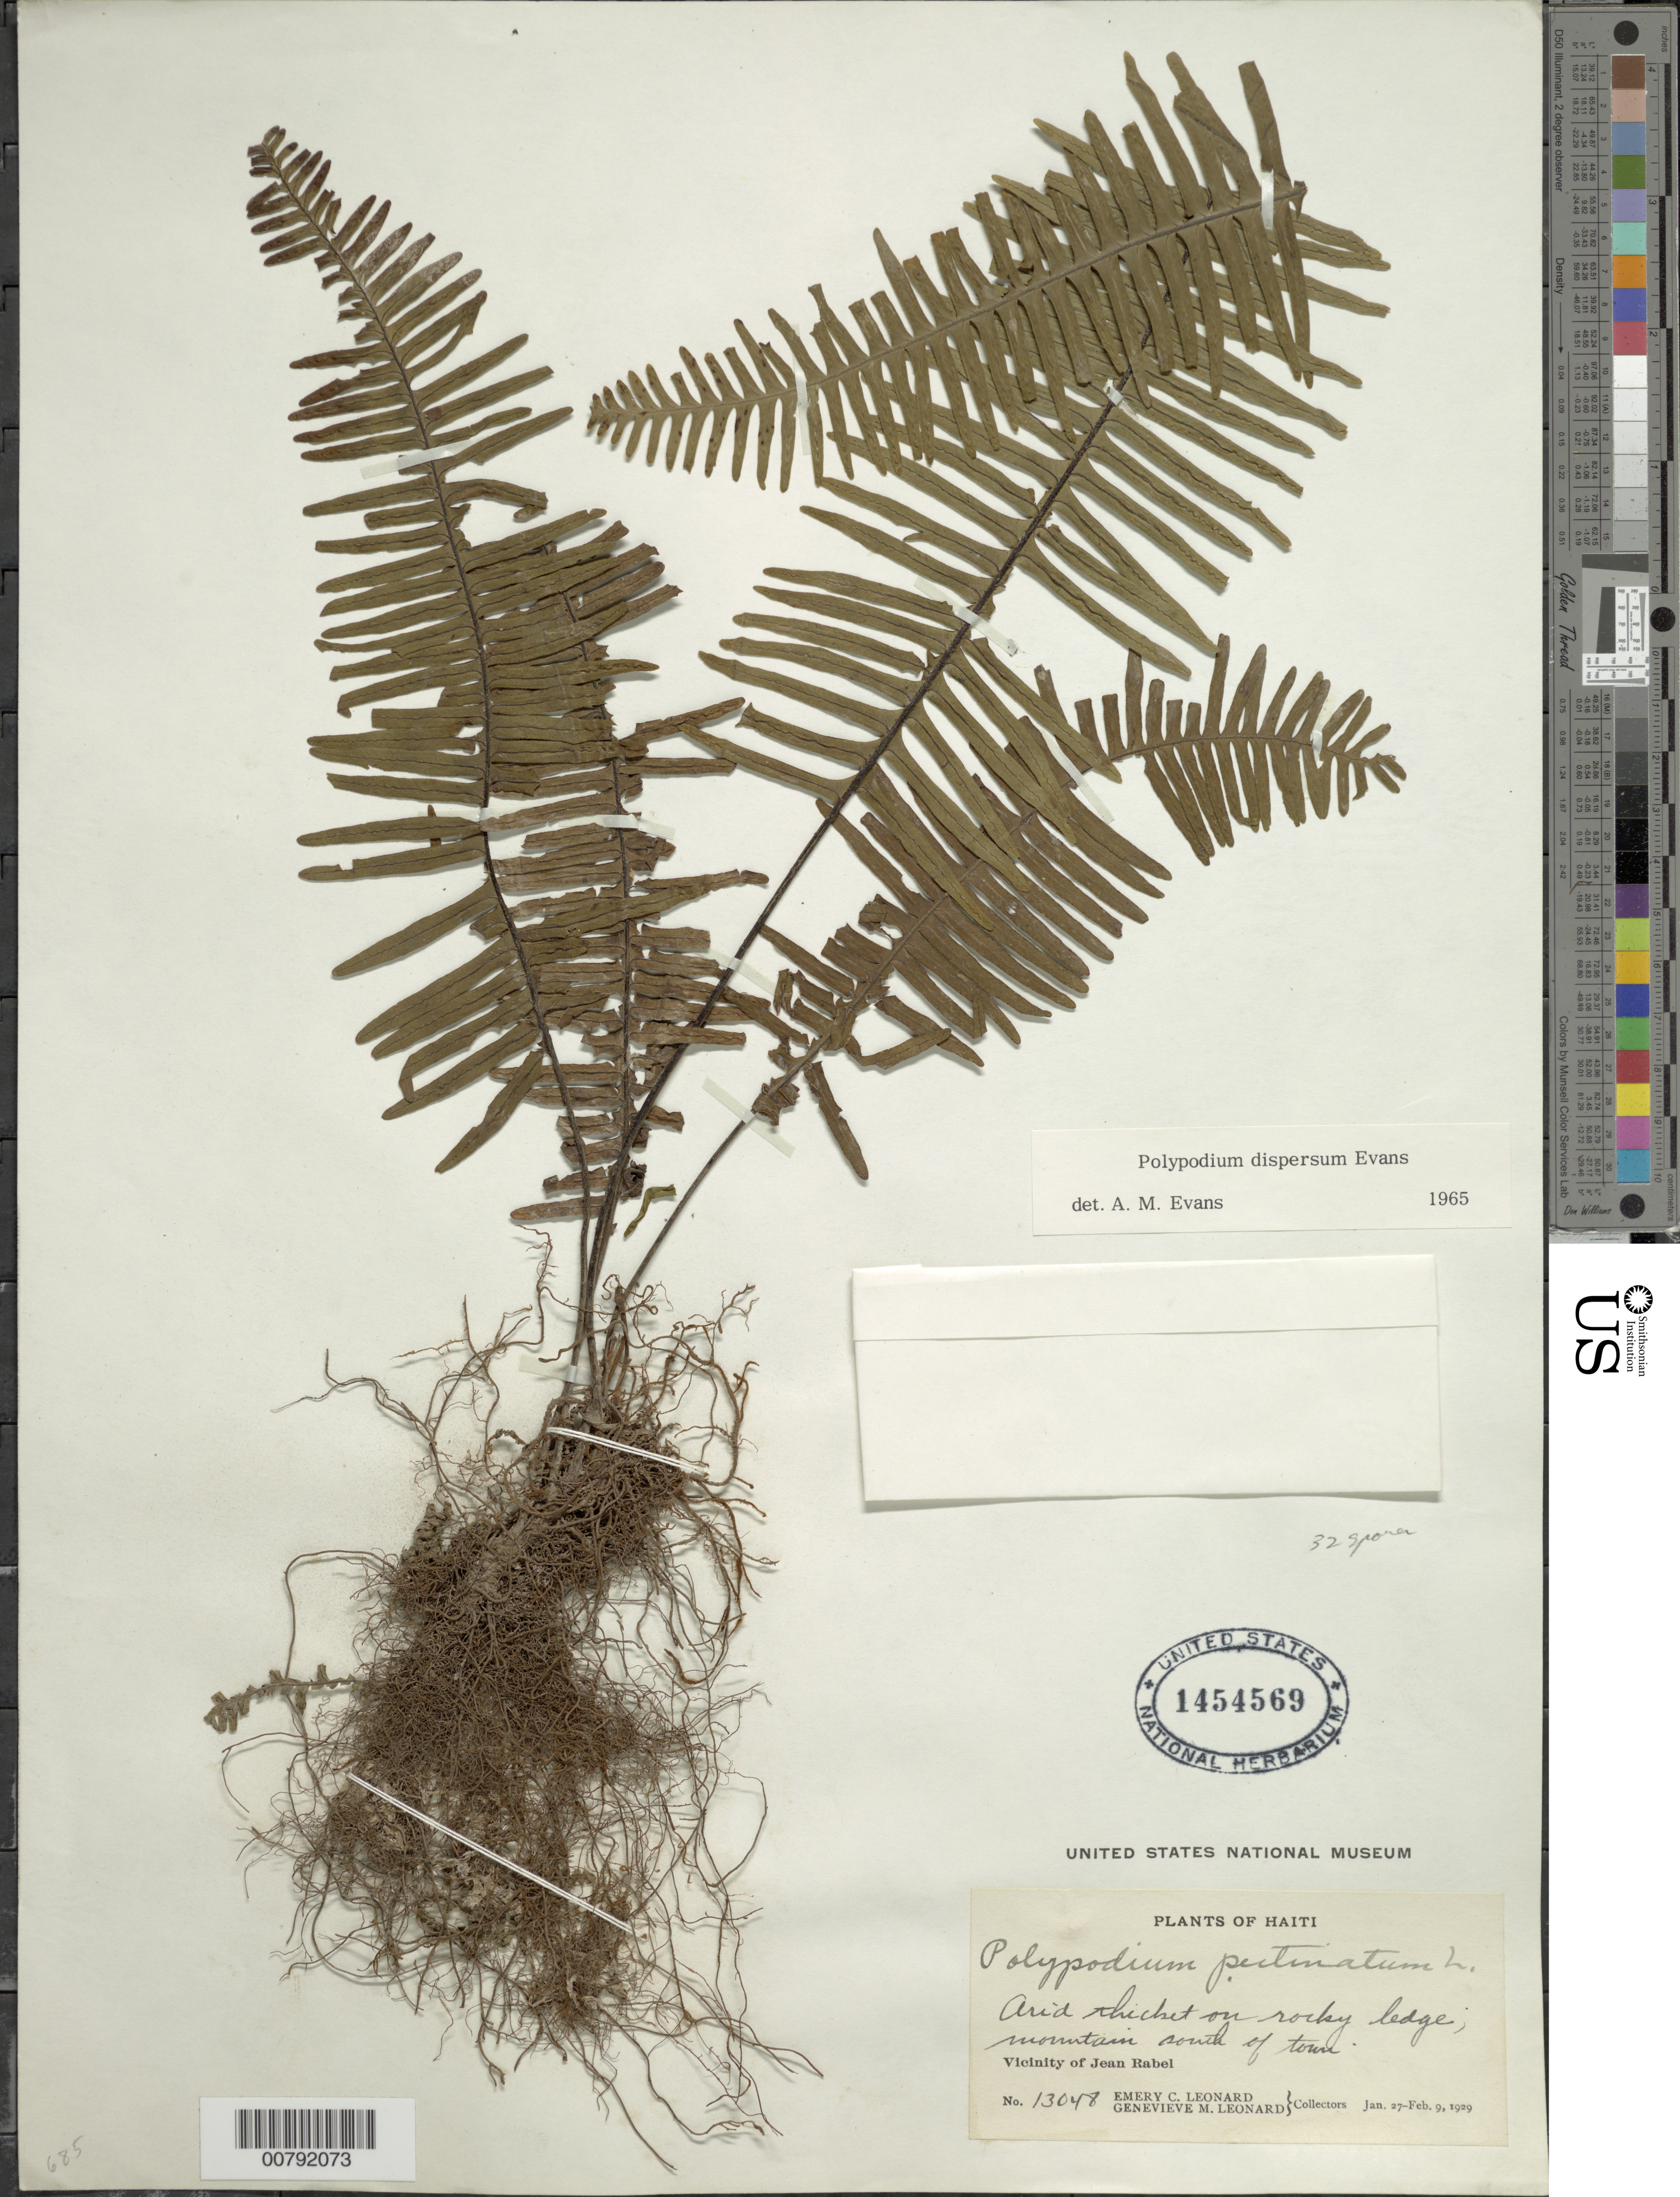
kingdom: Plantae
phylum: Tracheophyta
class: Polypodiopsida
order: Polypodiales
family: Polypodiaceae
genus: Pecluma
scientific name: Pecluma dispersa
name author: (A.M. Evans) M.G. Price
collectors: E. C. Leonard & G. M. Leonard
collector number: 13048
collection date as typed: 27 Feb 1929 09 Feb 1929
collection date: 1929-02-09/1929-02-27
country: Haiti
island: Hispaniola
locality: Jean Rabel, S of town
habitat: Arid thicket on rocky ledge; mountain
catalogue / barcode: US 1454569